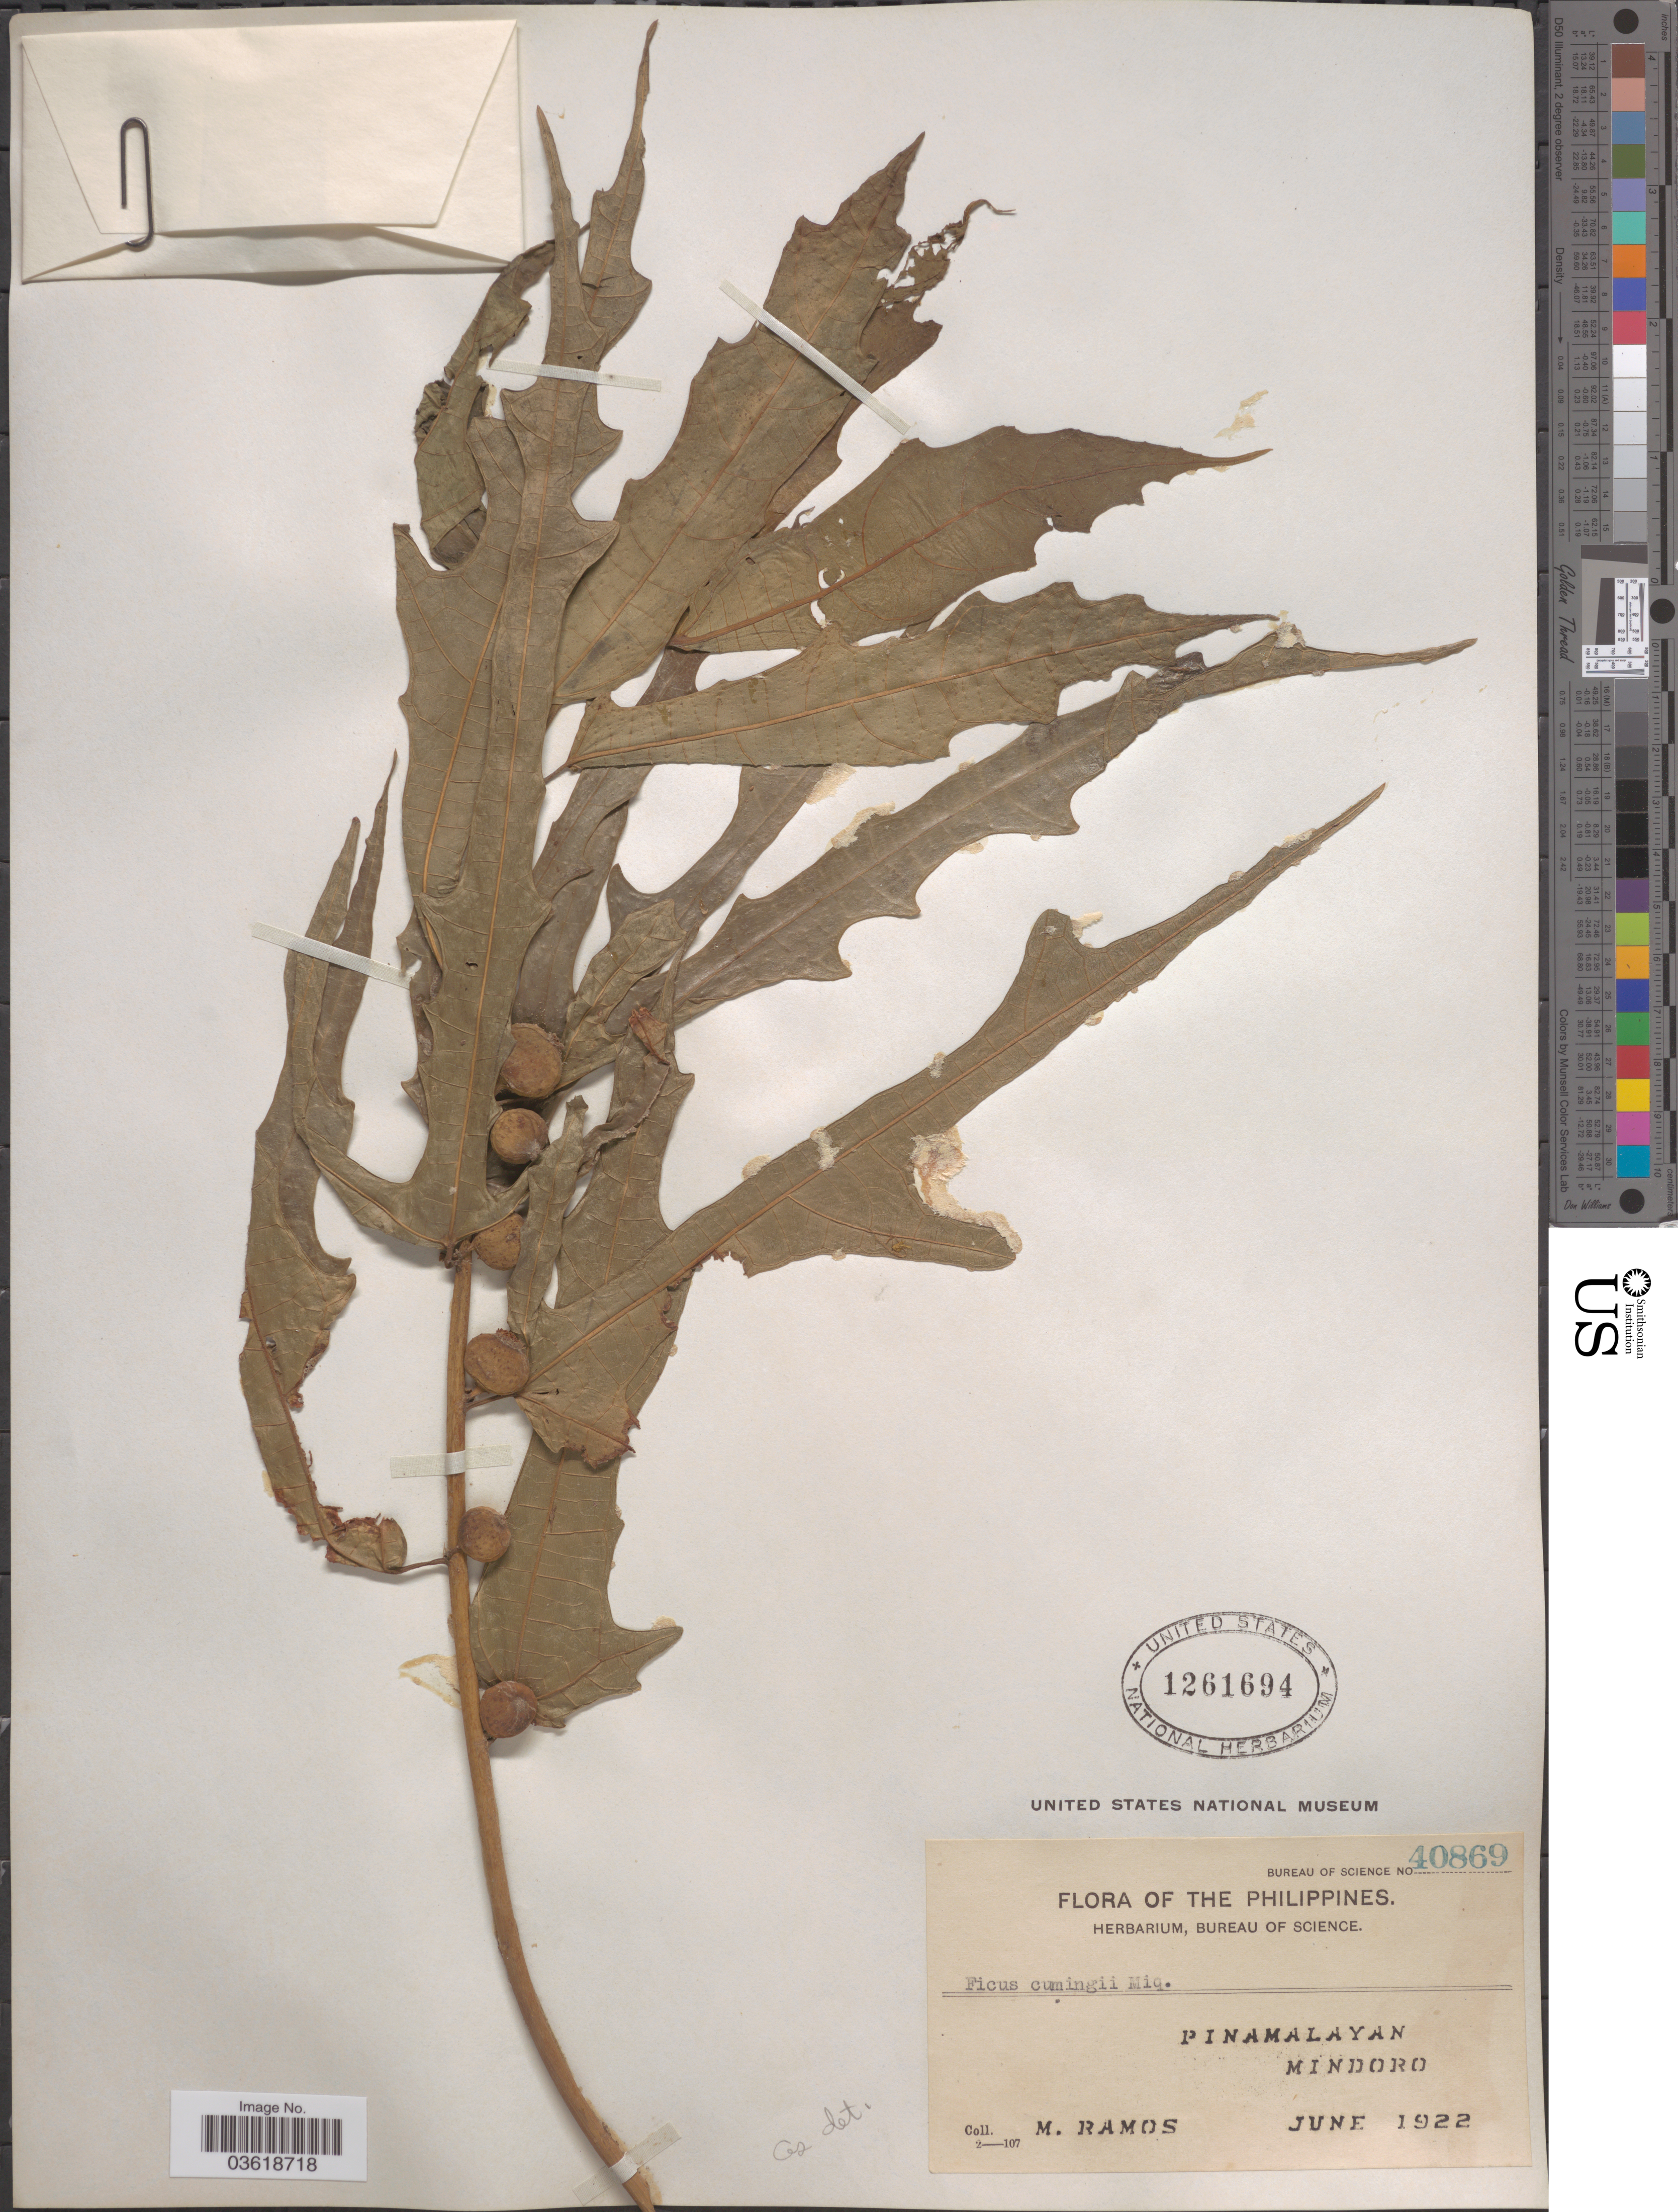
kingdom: Plantae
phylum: Tracheophyta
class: Magnoliopsida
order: Rosales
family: Moraceae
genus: Ficus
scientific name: Ficus cumingii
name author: Miq.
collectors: M. Ramos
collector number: Bureau of Science 40869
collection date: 1922-06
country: Philippines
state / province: Mimaropa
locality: Pinamalayan. Mindoro.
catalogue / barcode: US 1261694